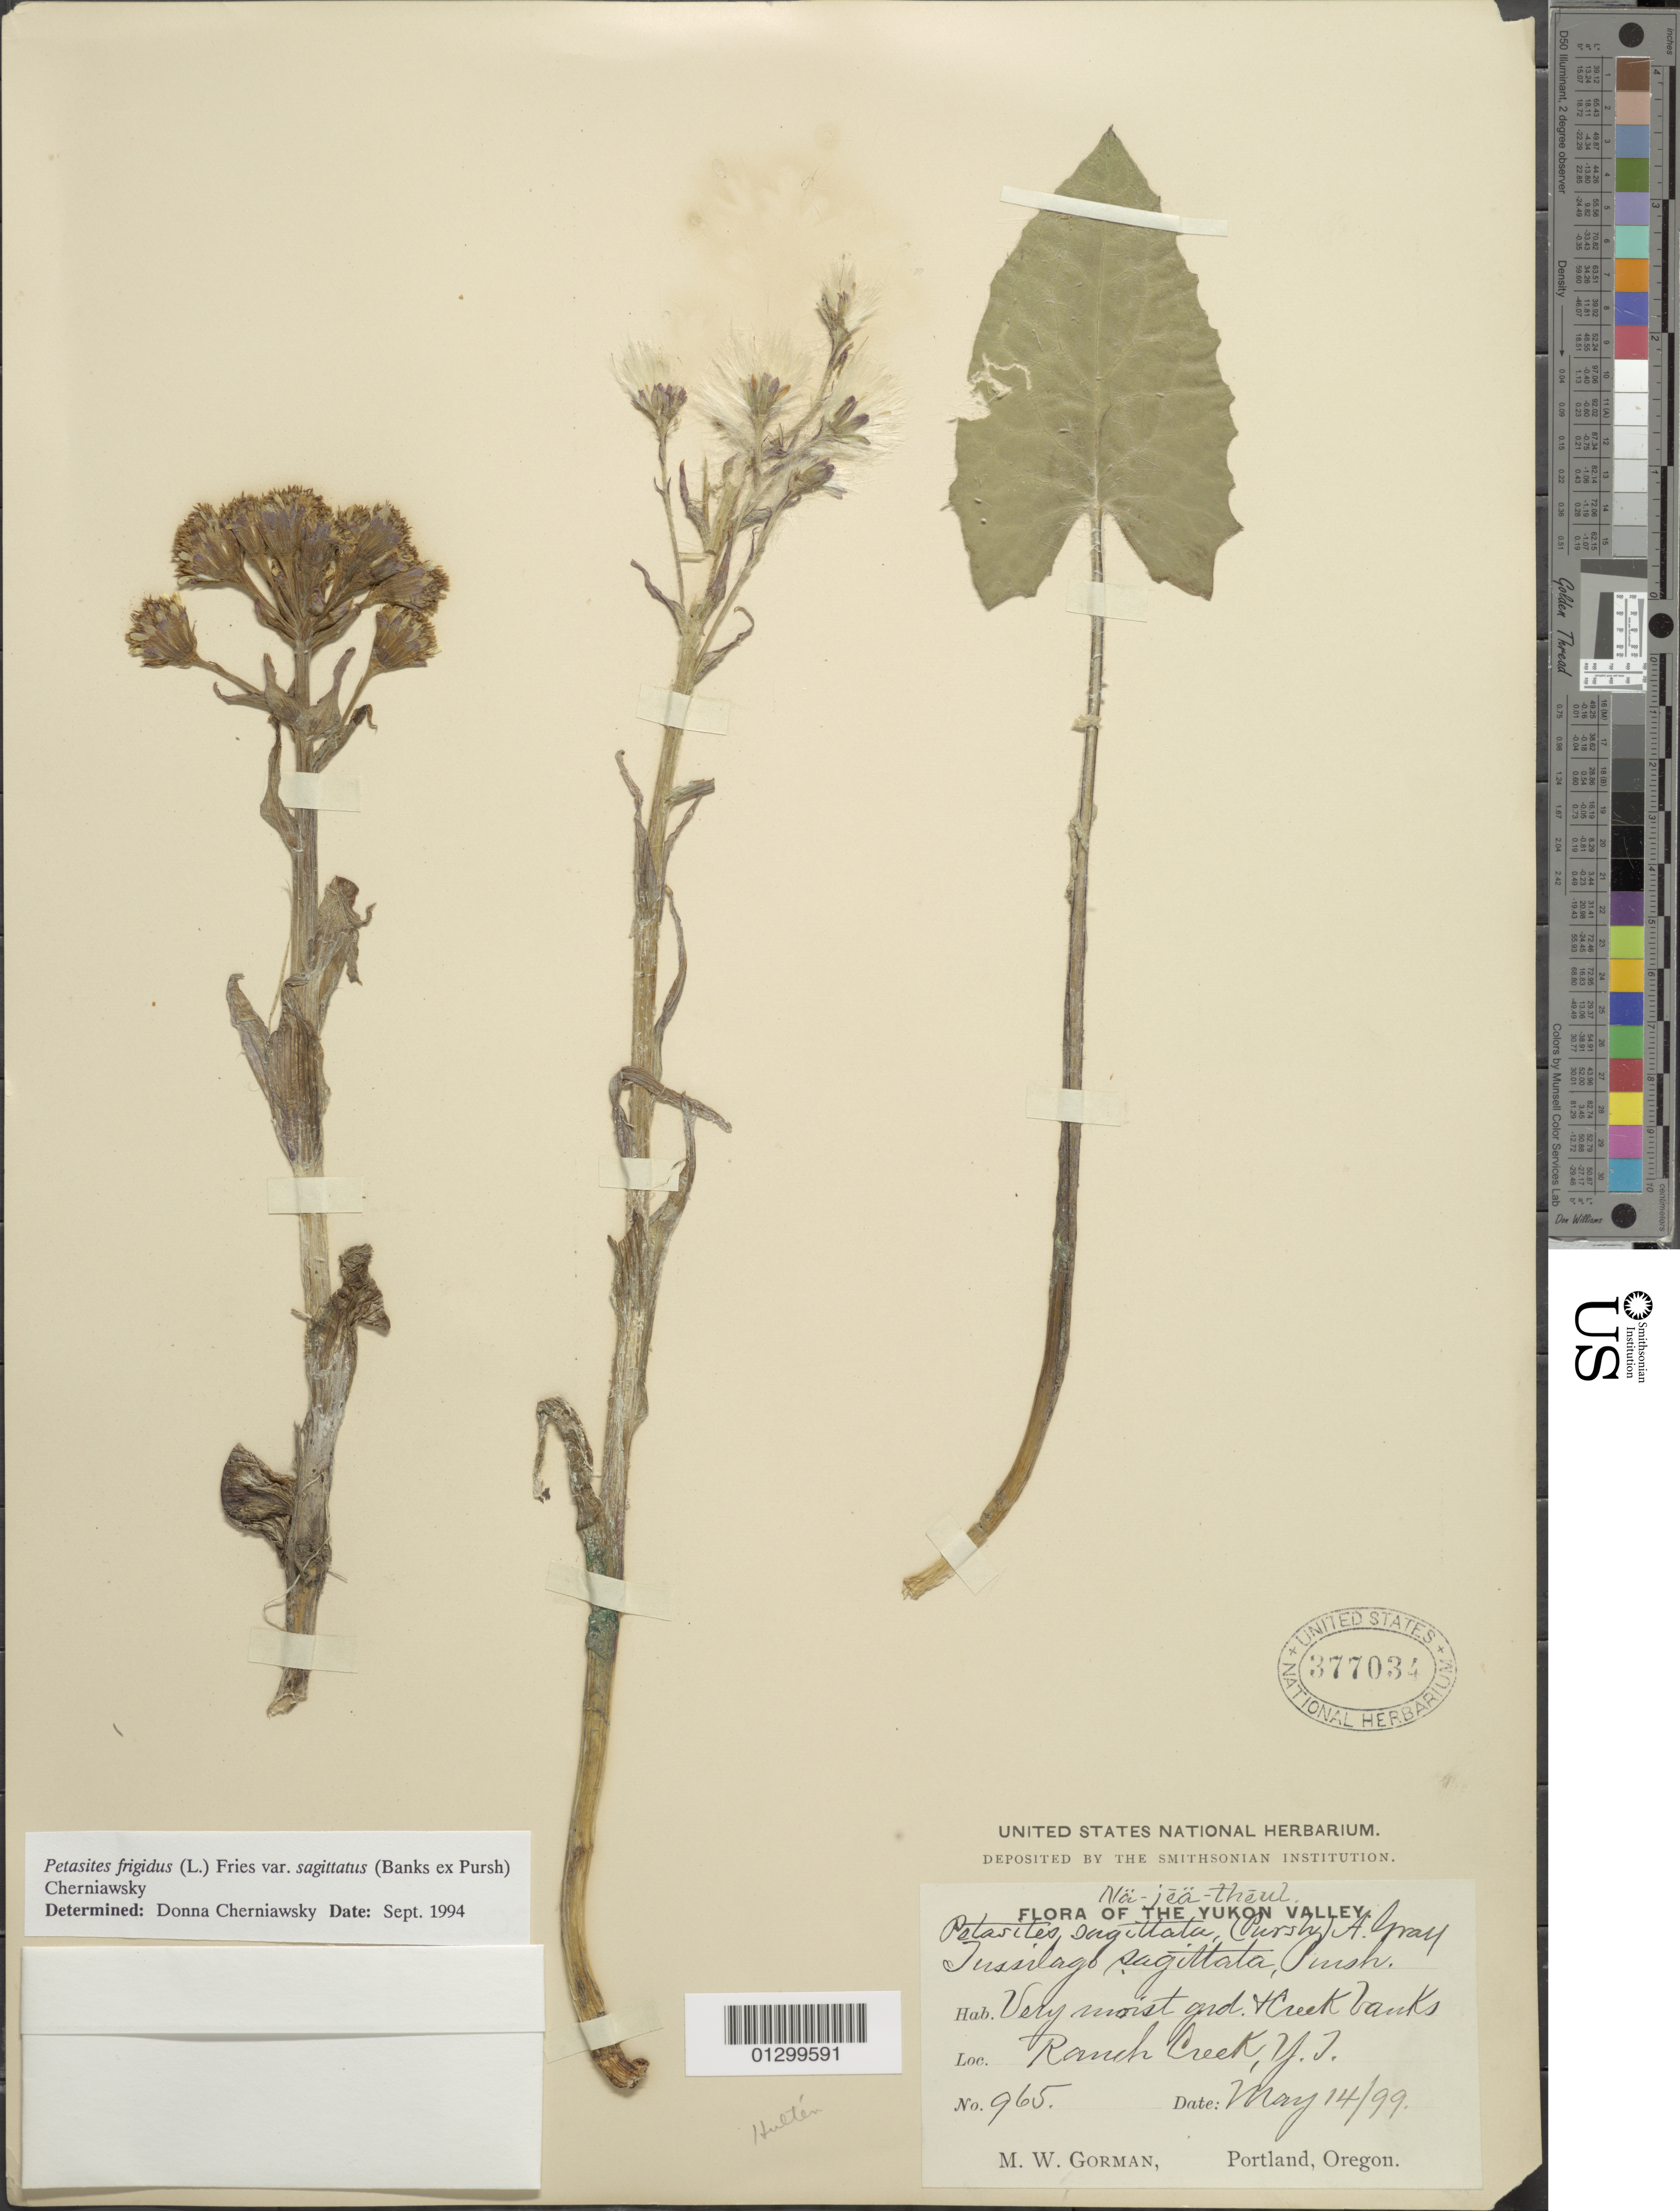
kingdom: Plantae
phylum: Tracheophyta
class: Magnoliopsida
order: Asterales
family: Asteraceae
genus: Petasites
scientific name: Petasites frigidus var. sagittatus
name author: (Banks ex Pursh) Cherniawsky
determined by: Cherniawsky, Donna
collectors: M. W. Gorman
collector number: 965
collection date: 1899-05-14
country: Canada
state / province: British Columbia / Yukon Territory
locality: Ranch Creek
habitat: Very moist ground and creek banks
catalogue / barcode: US 377034